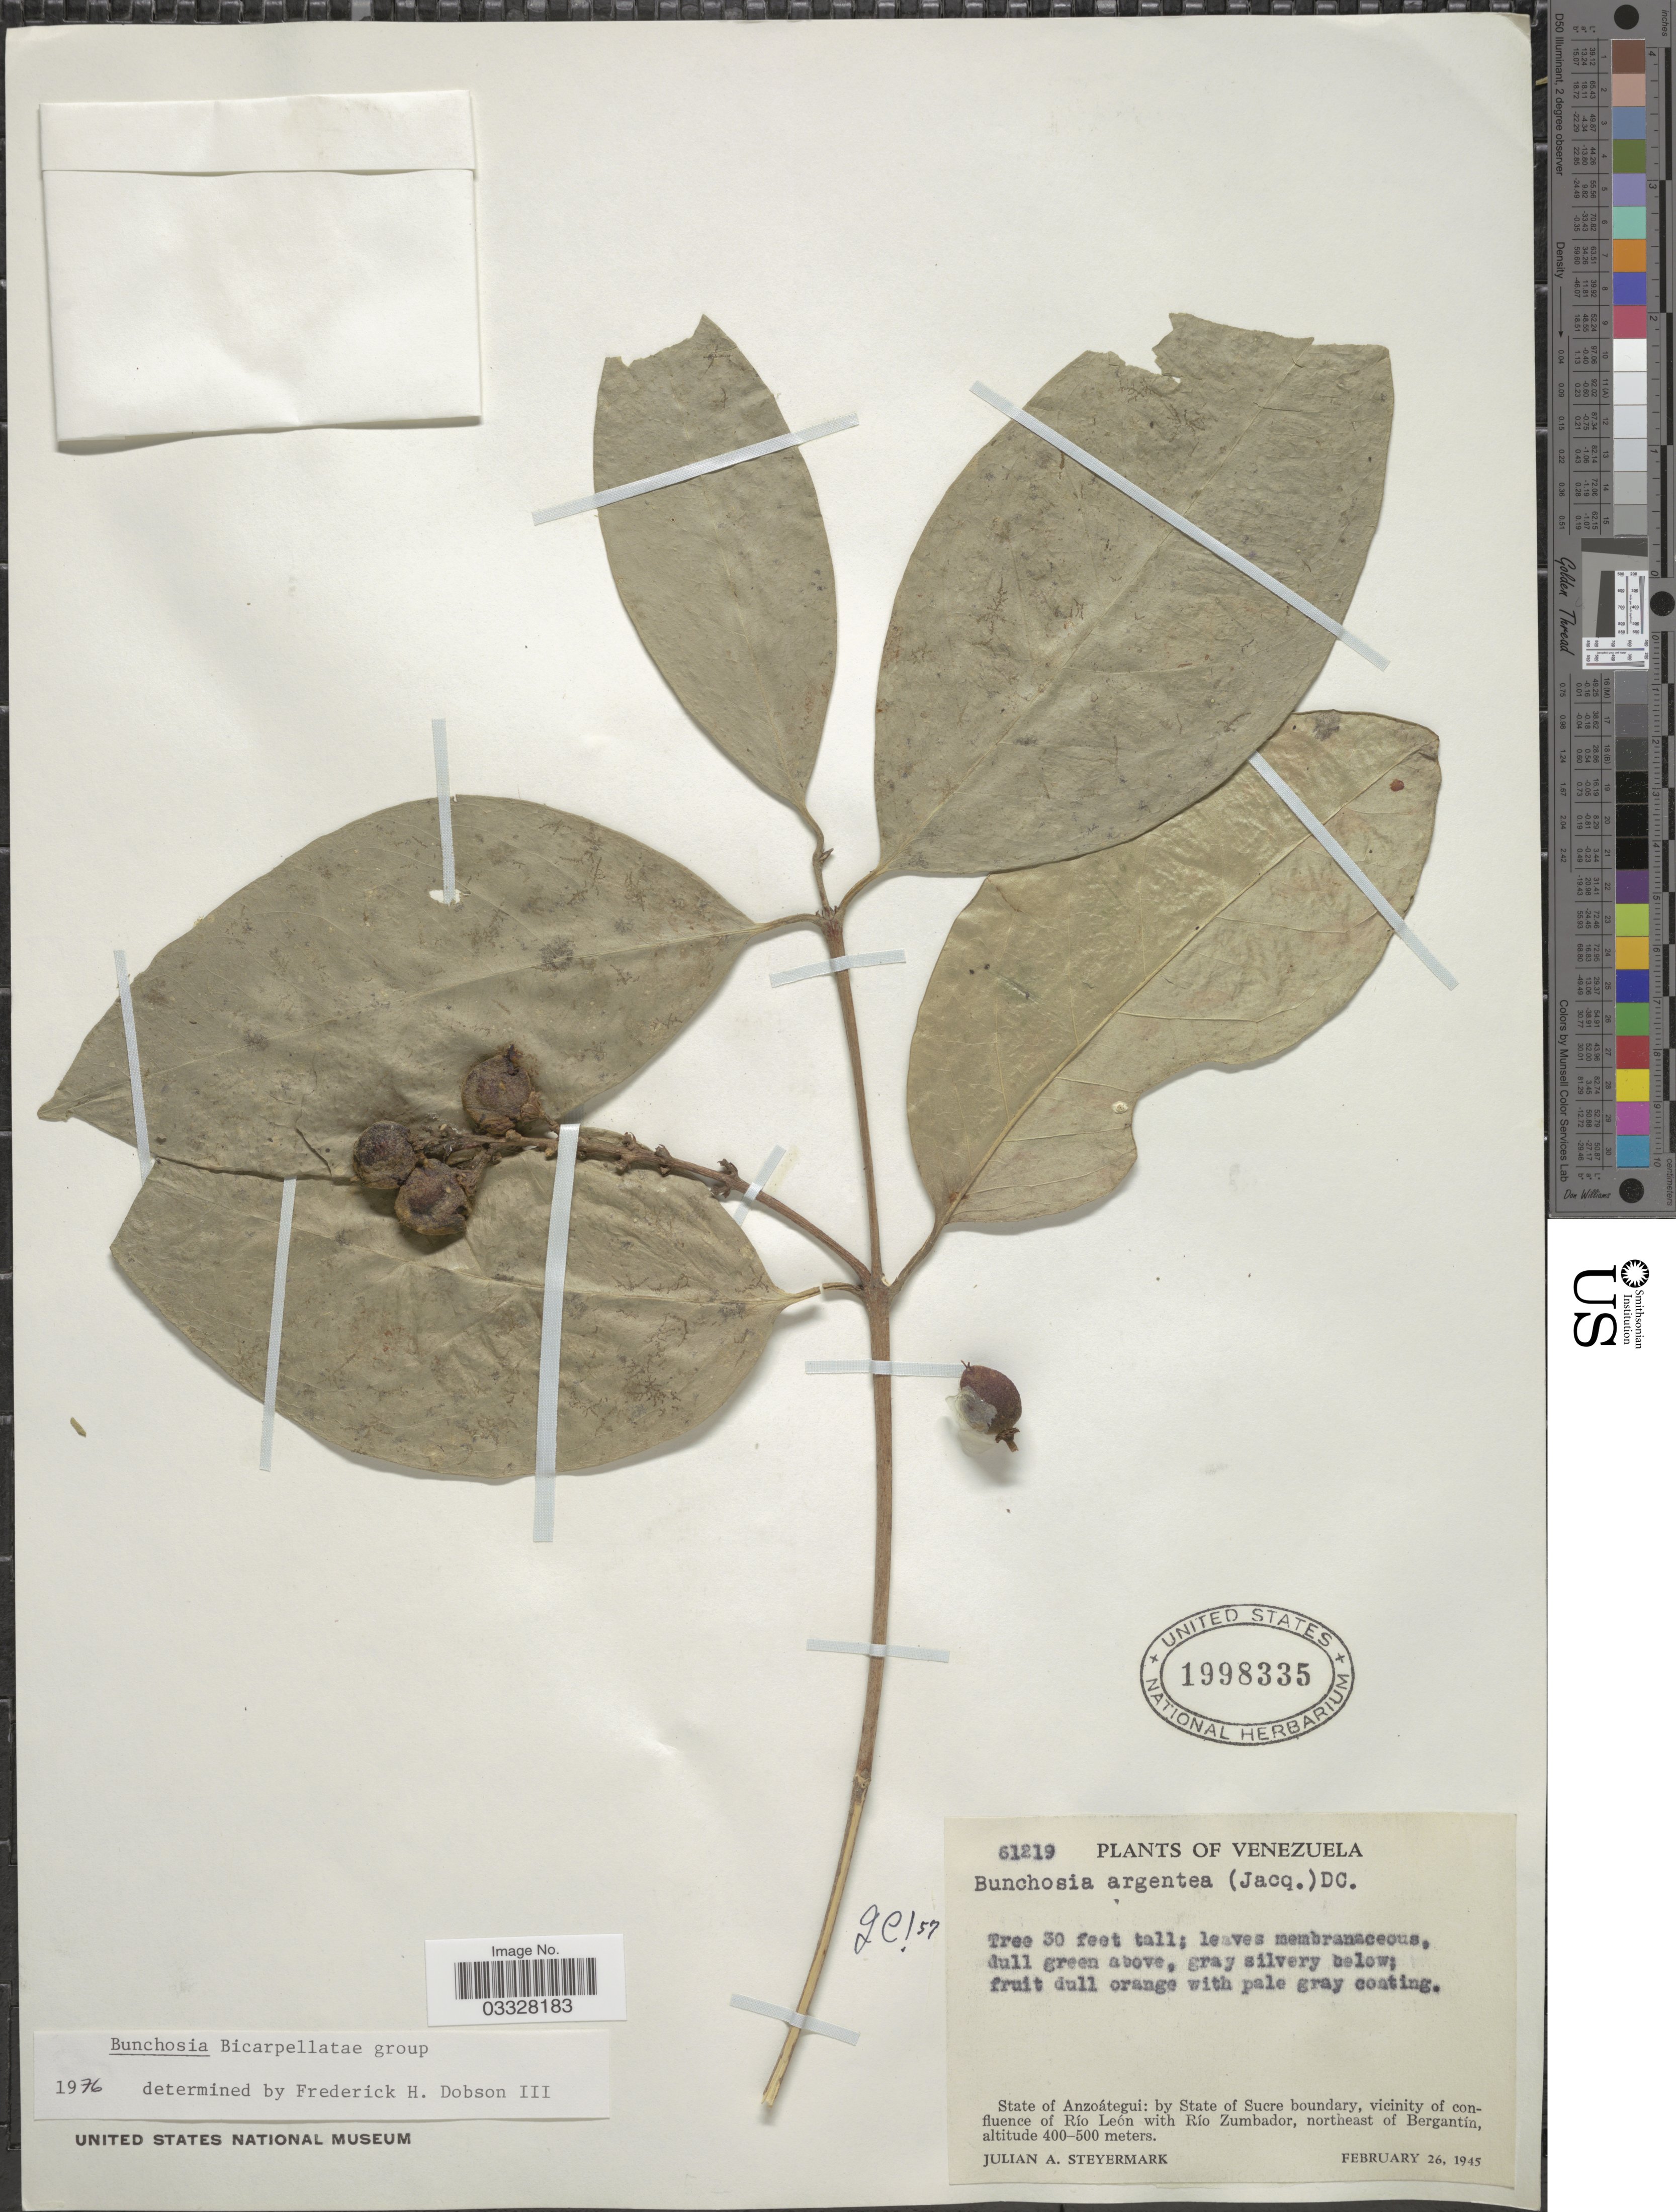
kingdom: Plantae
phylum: Tracheophyta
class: Magnoliopsida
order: Malpighiales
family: Malpighiaceae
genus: Bunchosia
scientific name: Bunchosia argentea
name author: (Jacq.) DC.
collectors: J. Steyermark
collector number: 61219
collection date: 1945-02-26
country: Venezuela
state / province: Anzoategui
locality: By State of Sucre boundary, vicinity of confluence of Río León with Río Zumbador, northeast of Bergantin.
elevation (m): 400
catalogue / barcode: US 1998335